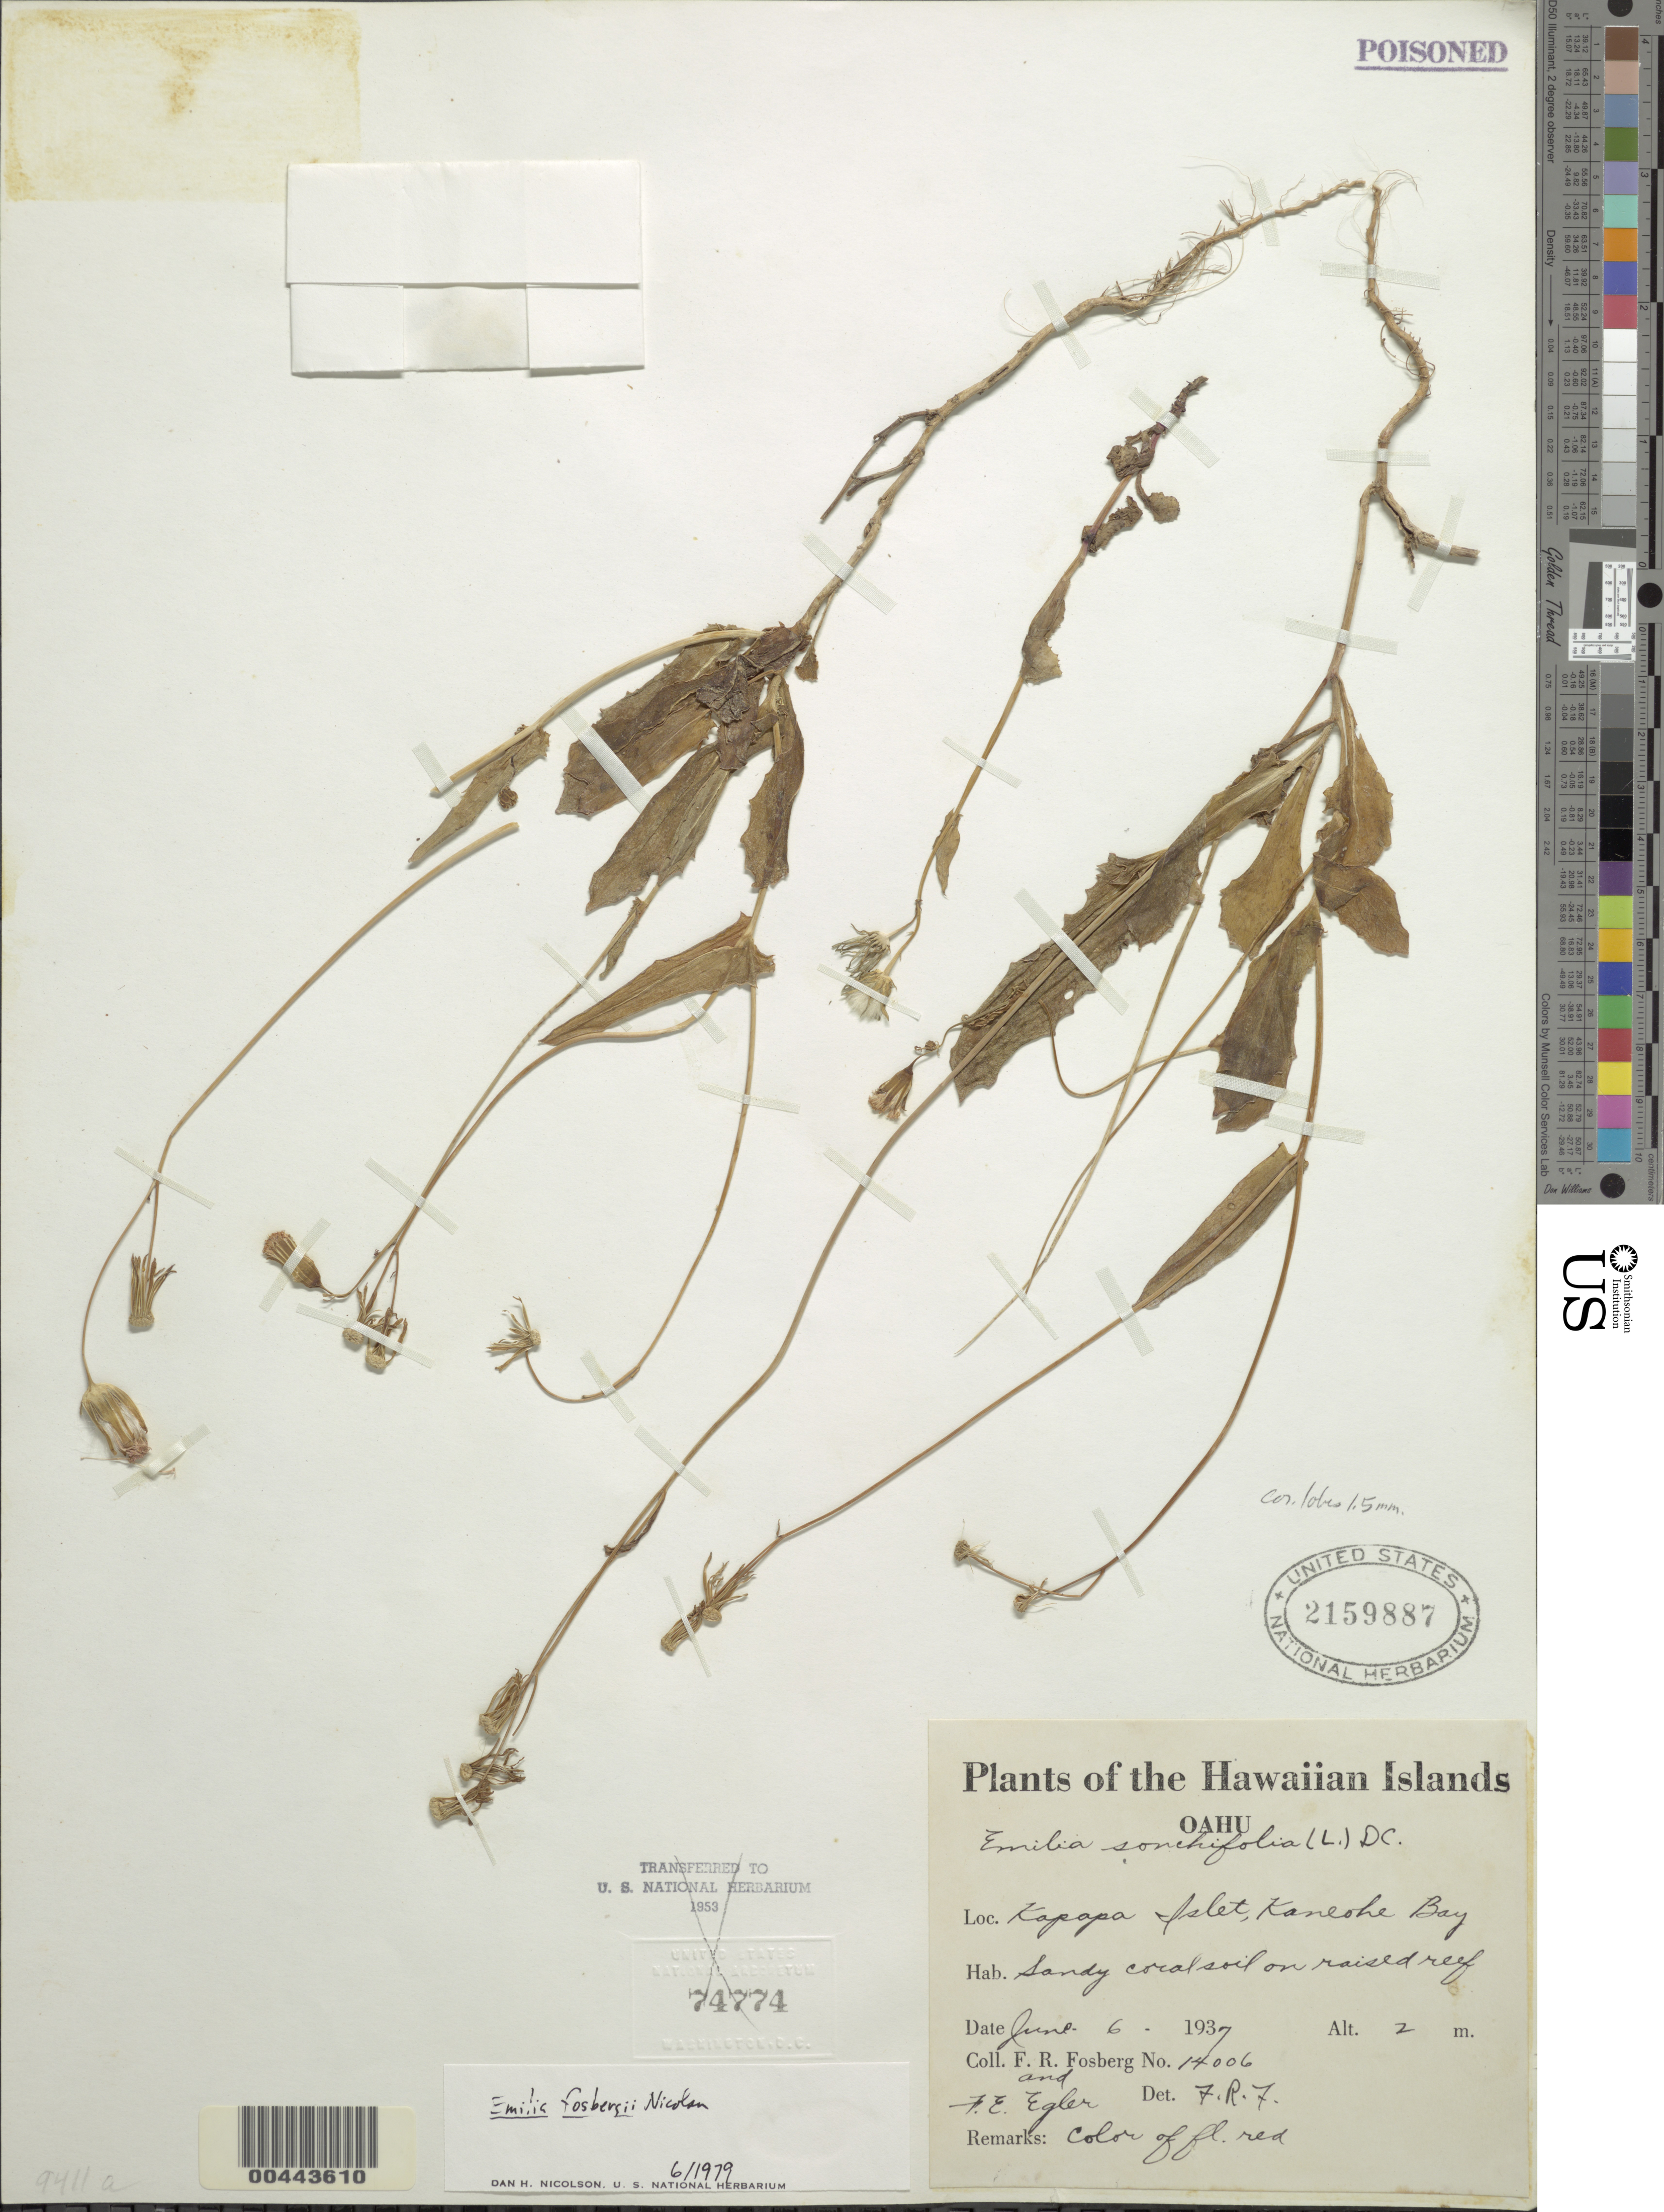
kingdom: Plantae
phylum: Tracheophyta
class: Magnoliopsida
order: Asterales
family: Asteraceae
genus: Emilia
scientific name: Emilia fosbergii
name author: Nicolson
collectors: F. R. Fosberg & F. Egler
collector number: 14006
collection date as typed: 6 Jun 1937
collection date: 1937-06-06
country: United States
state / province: Hawaii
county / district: Kauai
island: Kaua'i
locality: Kapapa Islet, Kaneohe Bay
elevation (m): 2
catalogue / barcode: US 2159887